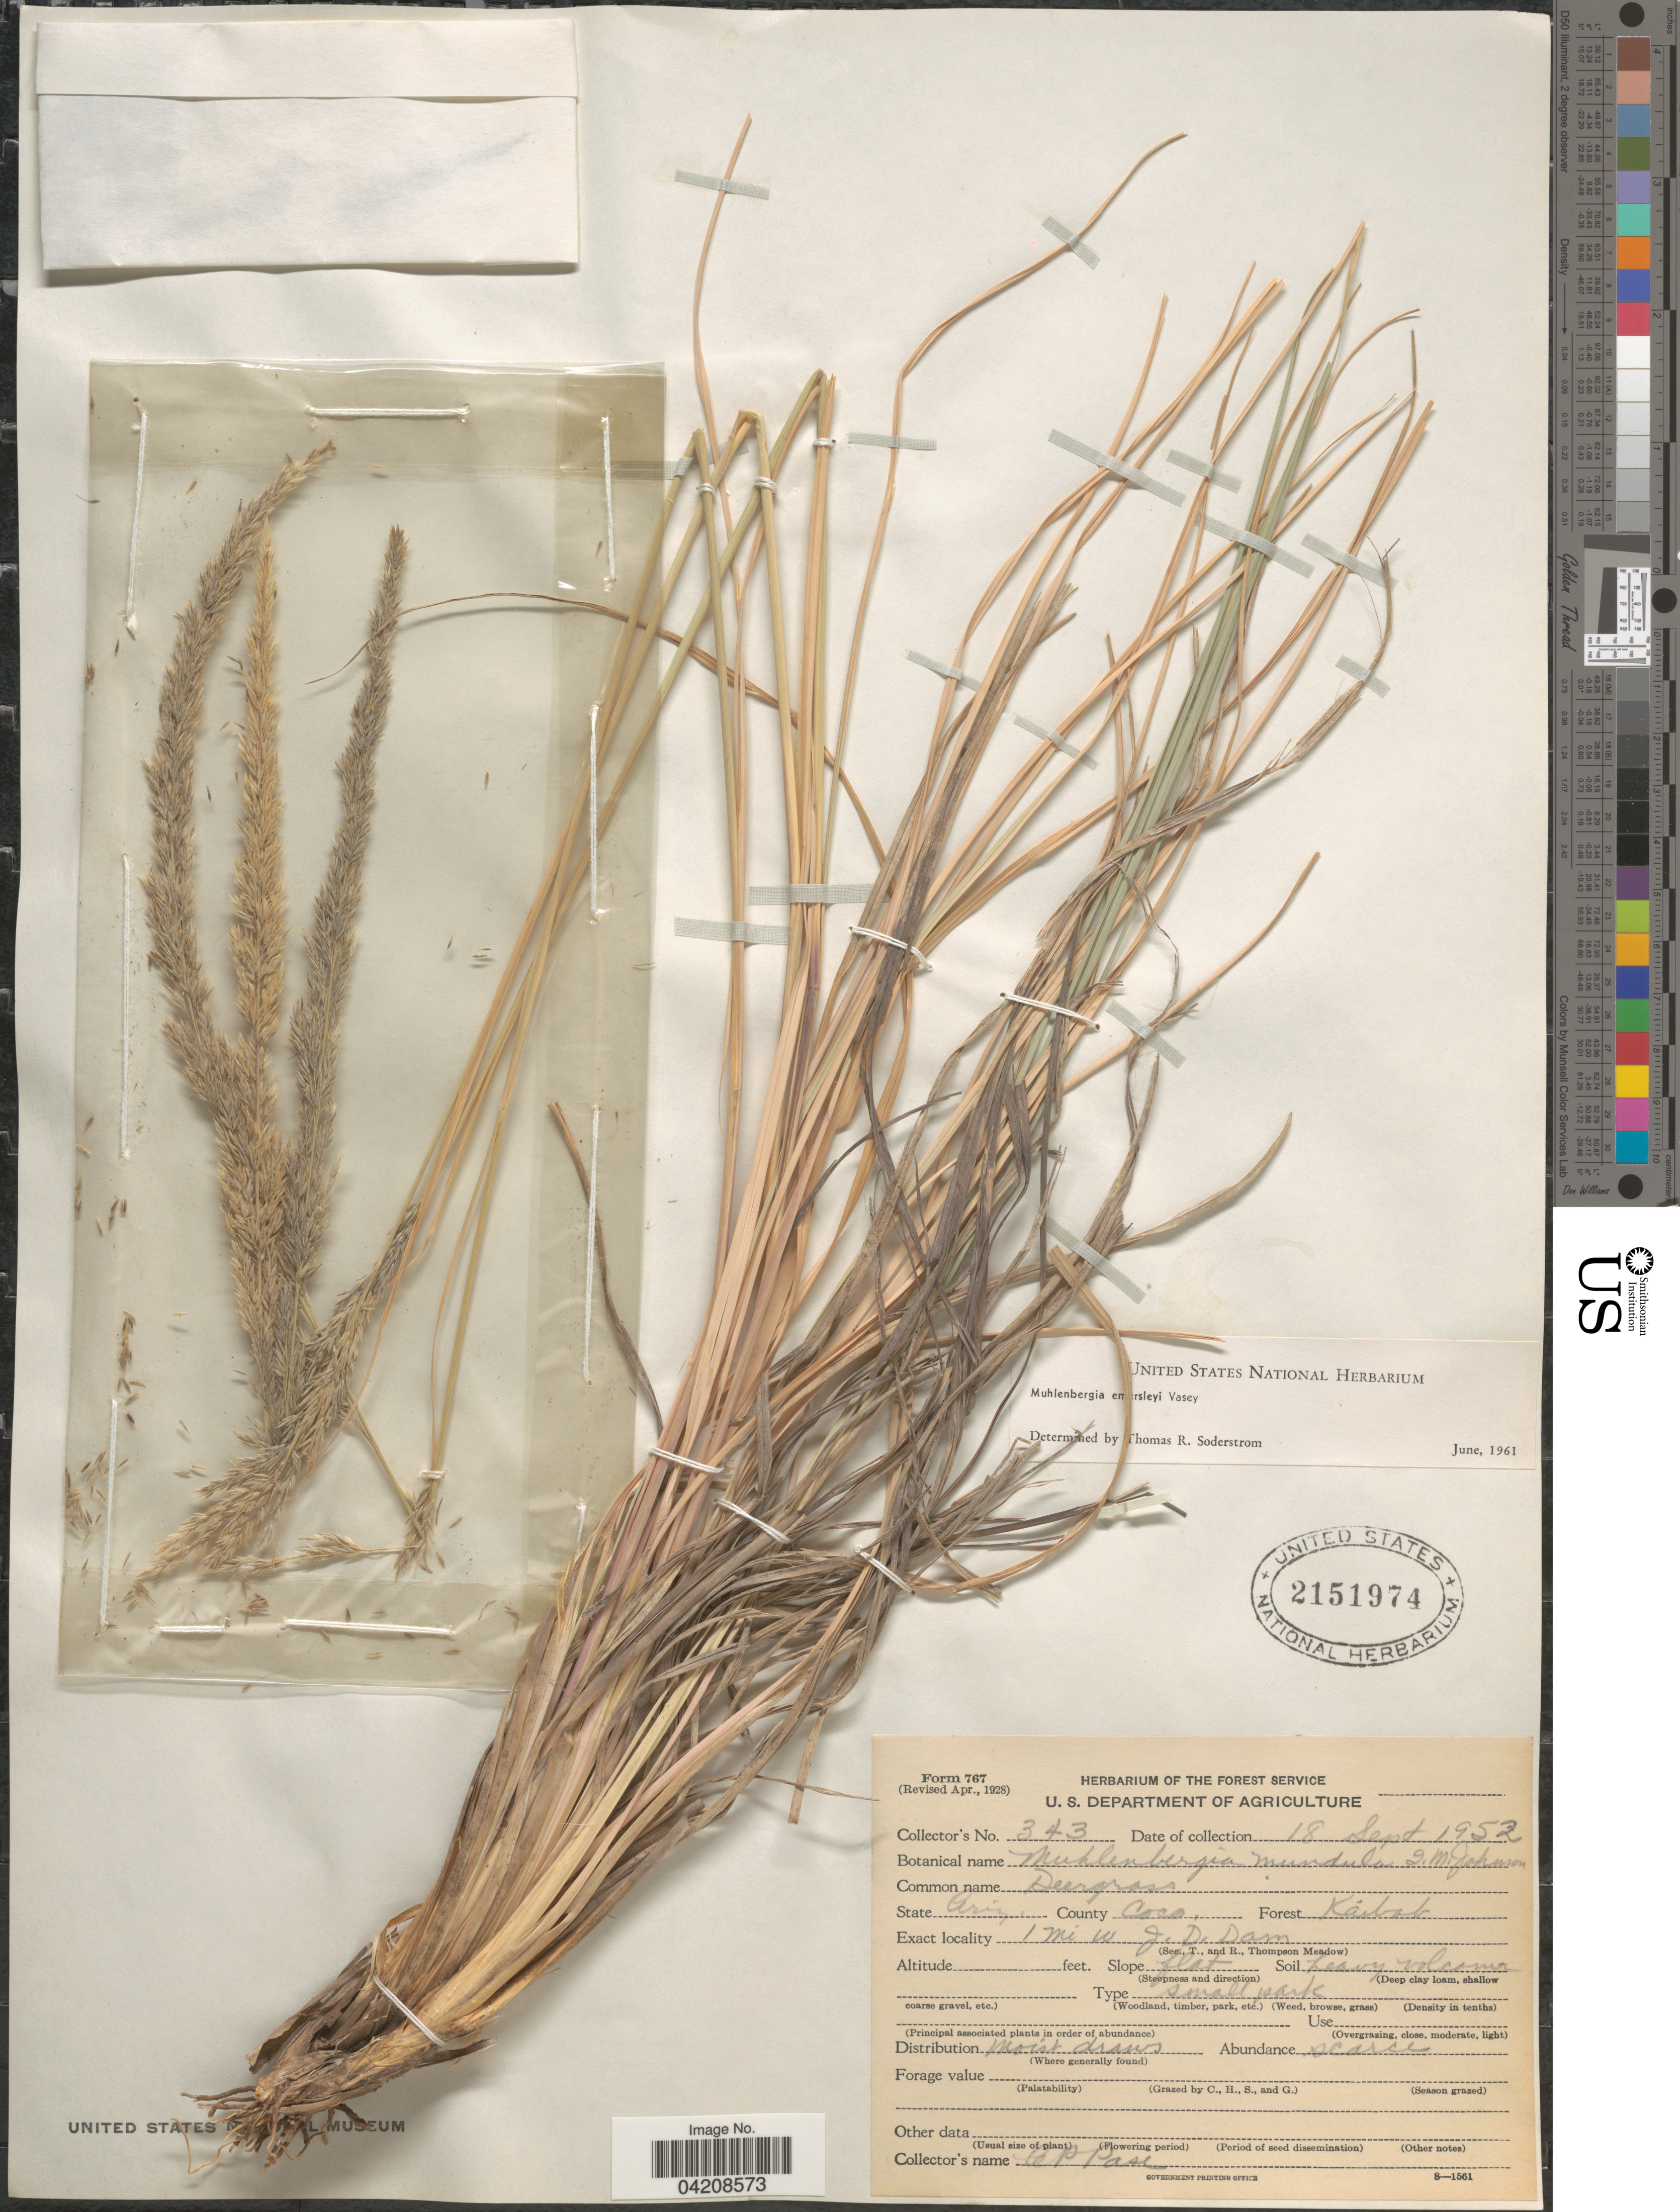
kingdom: Plantae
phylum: Tracheophyta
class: Liliopsida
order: Poales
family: Poaceae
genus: Muhlenbergia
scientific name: Muhlenbergia emersleyi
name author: Vasey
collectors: C. P. Pase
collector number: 343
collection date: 1952-09-18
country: United States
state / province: Arizona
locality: County Coco. Forest Kaibab. 1 mi w J. D. Dam.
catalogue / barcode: US 2151974